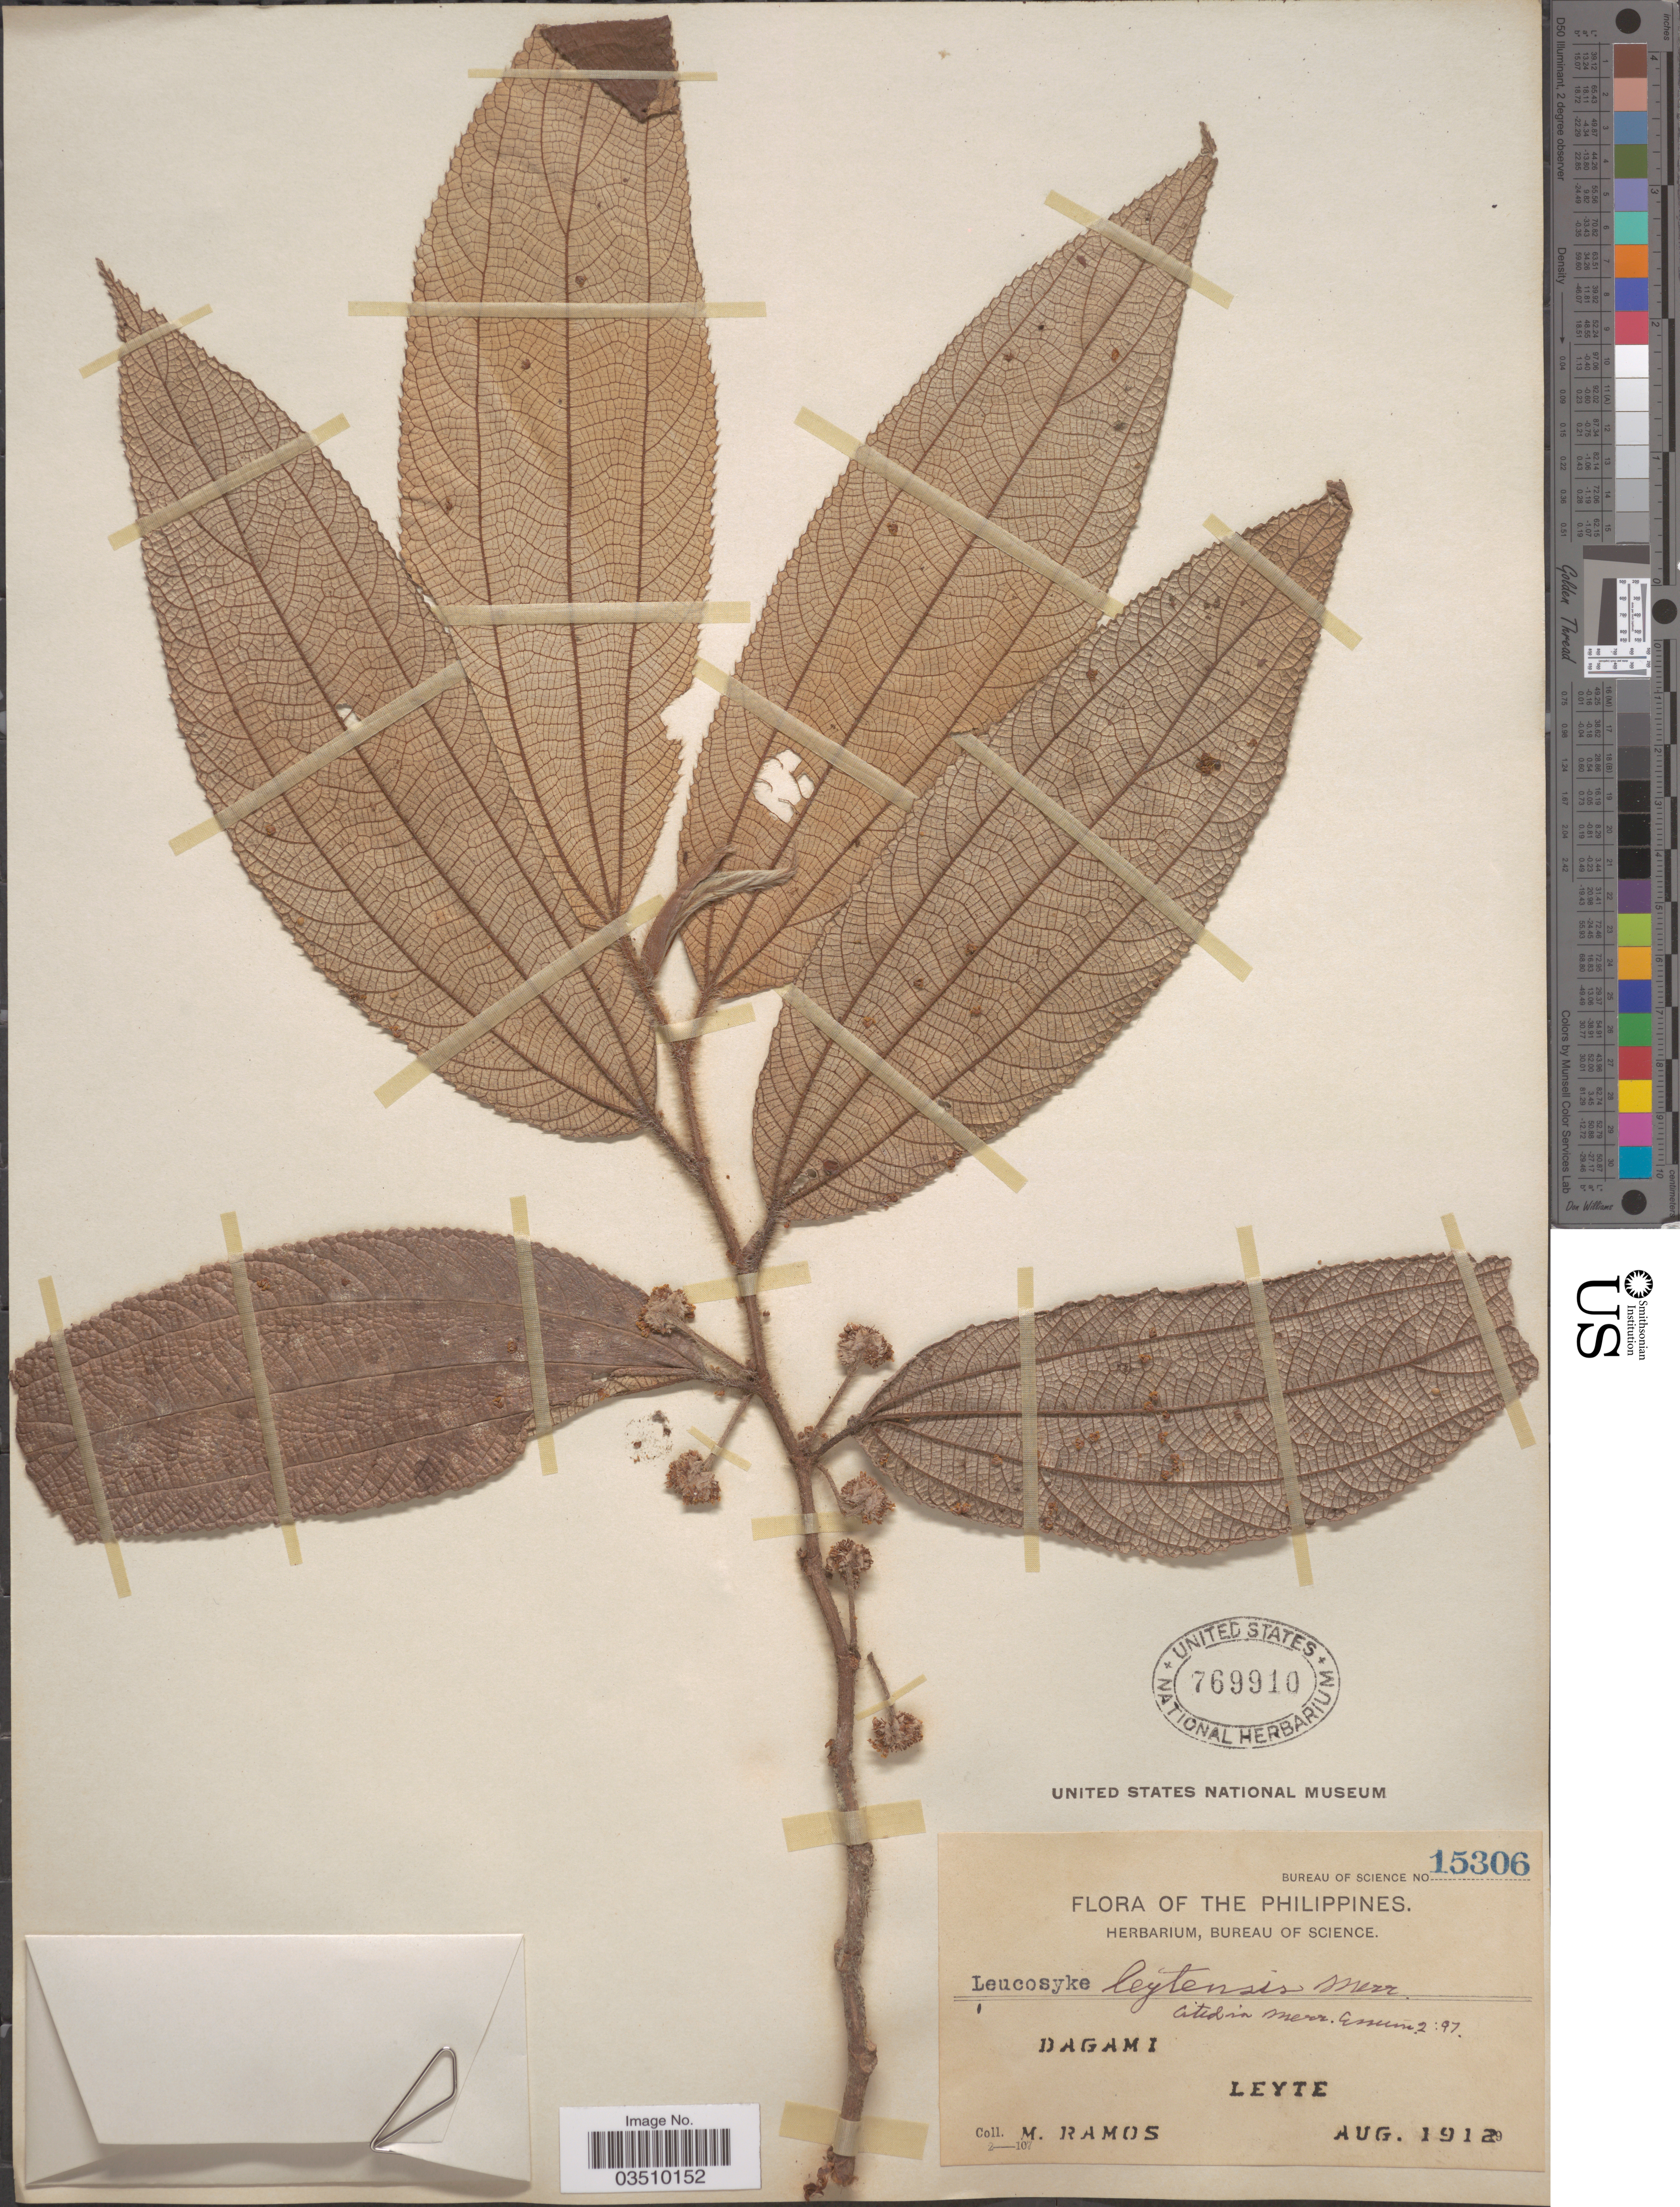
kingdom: Plantae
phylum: Tracheophyta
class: Magnoliopsida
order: Rosales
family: Urticaceae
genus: Leucosyke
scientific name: Leucosyke leytensis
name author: Merr.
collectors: M. Ramos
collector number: Bureau of Science 15306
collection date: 1912-08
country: Philippines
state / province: Eastern Visayas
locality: Dagami. Leyte.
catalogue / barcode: US 769910